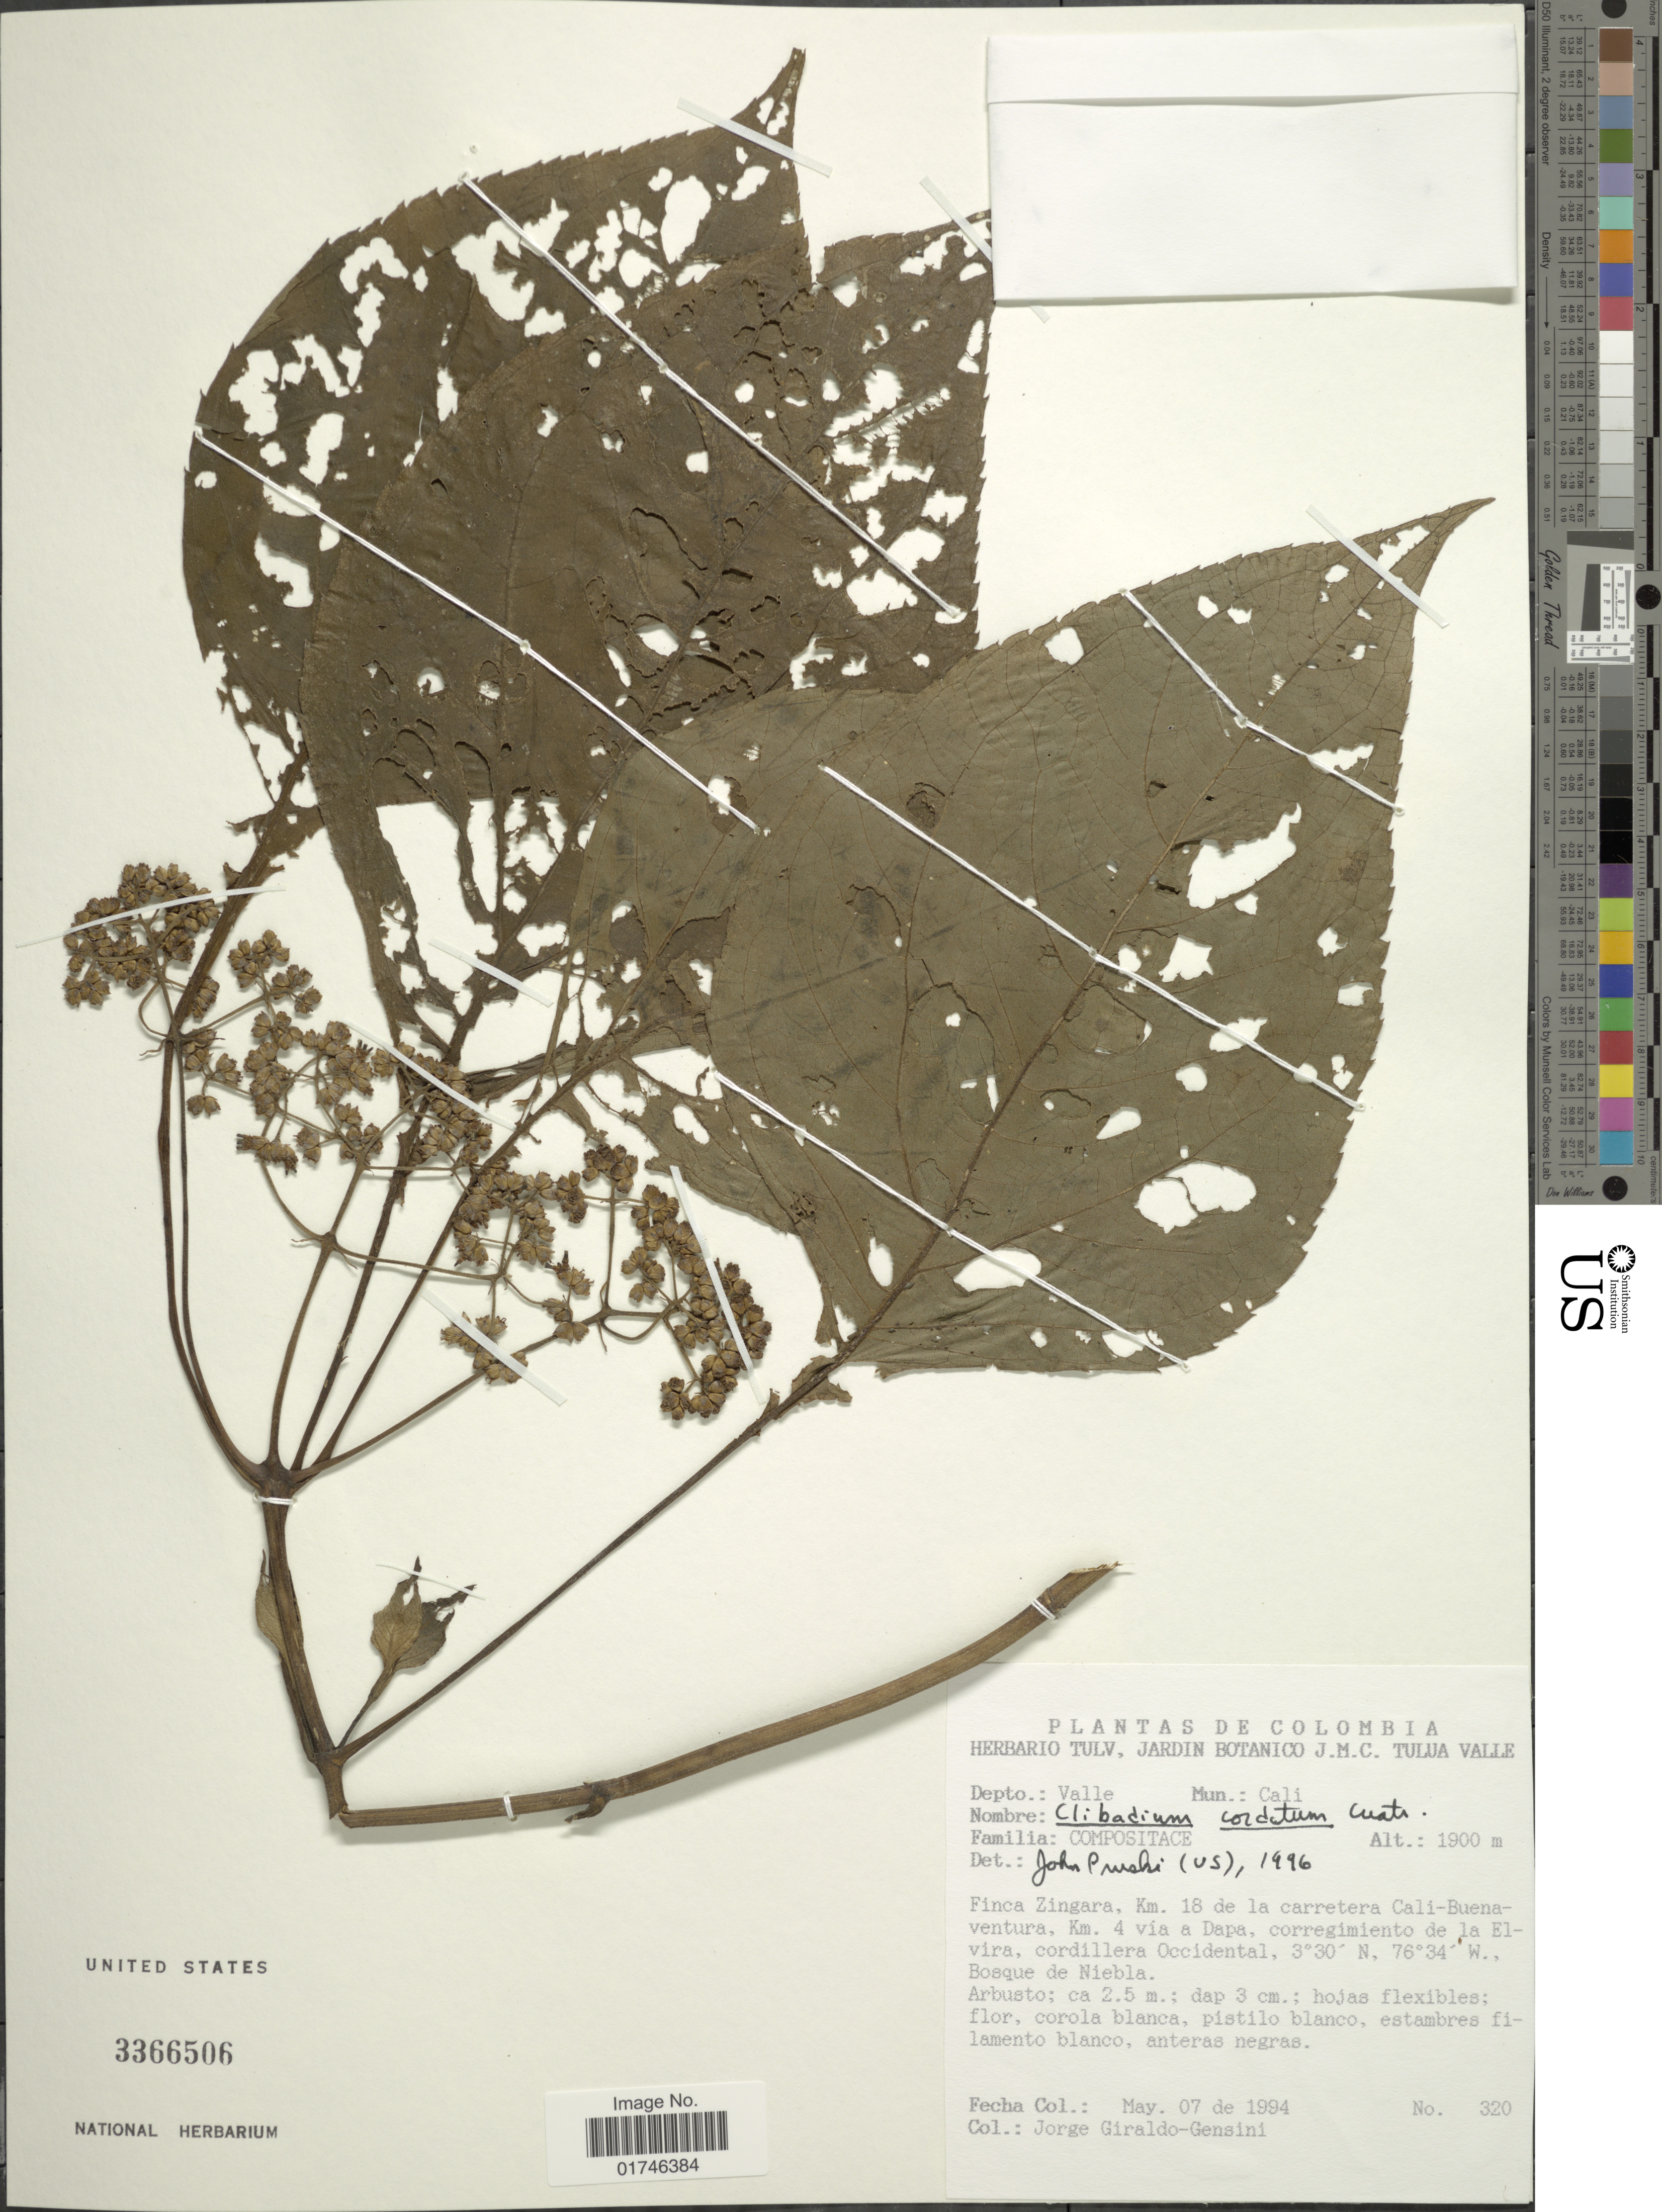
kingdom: Plantae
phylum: Tracheophyta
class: Magnoliopsida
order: Asterales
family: Asteraceae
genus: Clibadium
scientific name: Clibadium cordatum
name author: Cuatrec.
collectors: J. Giraldo-Gensini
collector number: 320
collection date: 1994-05-07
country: Colombia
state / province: Valle del Cauca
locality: Depto.: Valle, Mun.: Cali. Finca Zingara, Km 18 de la carretera Cali-Buena-ventura, Km. 4 via a Dapa. corregimiento de la Elvira, cordillera Occidental. Bosque de Niebla.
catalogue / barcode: US 3366506